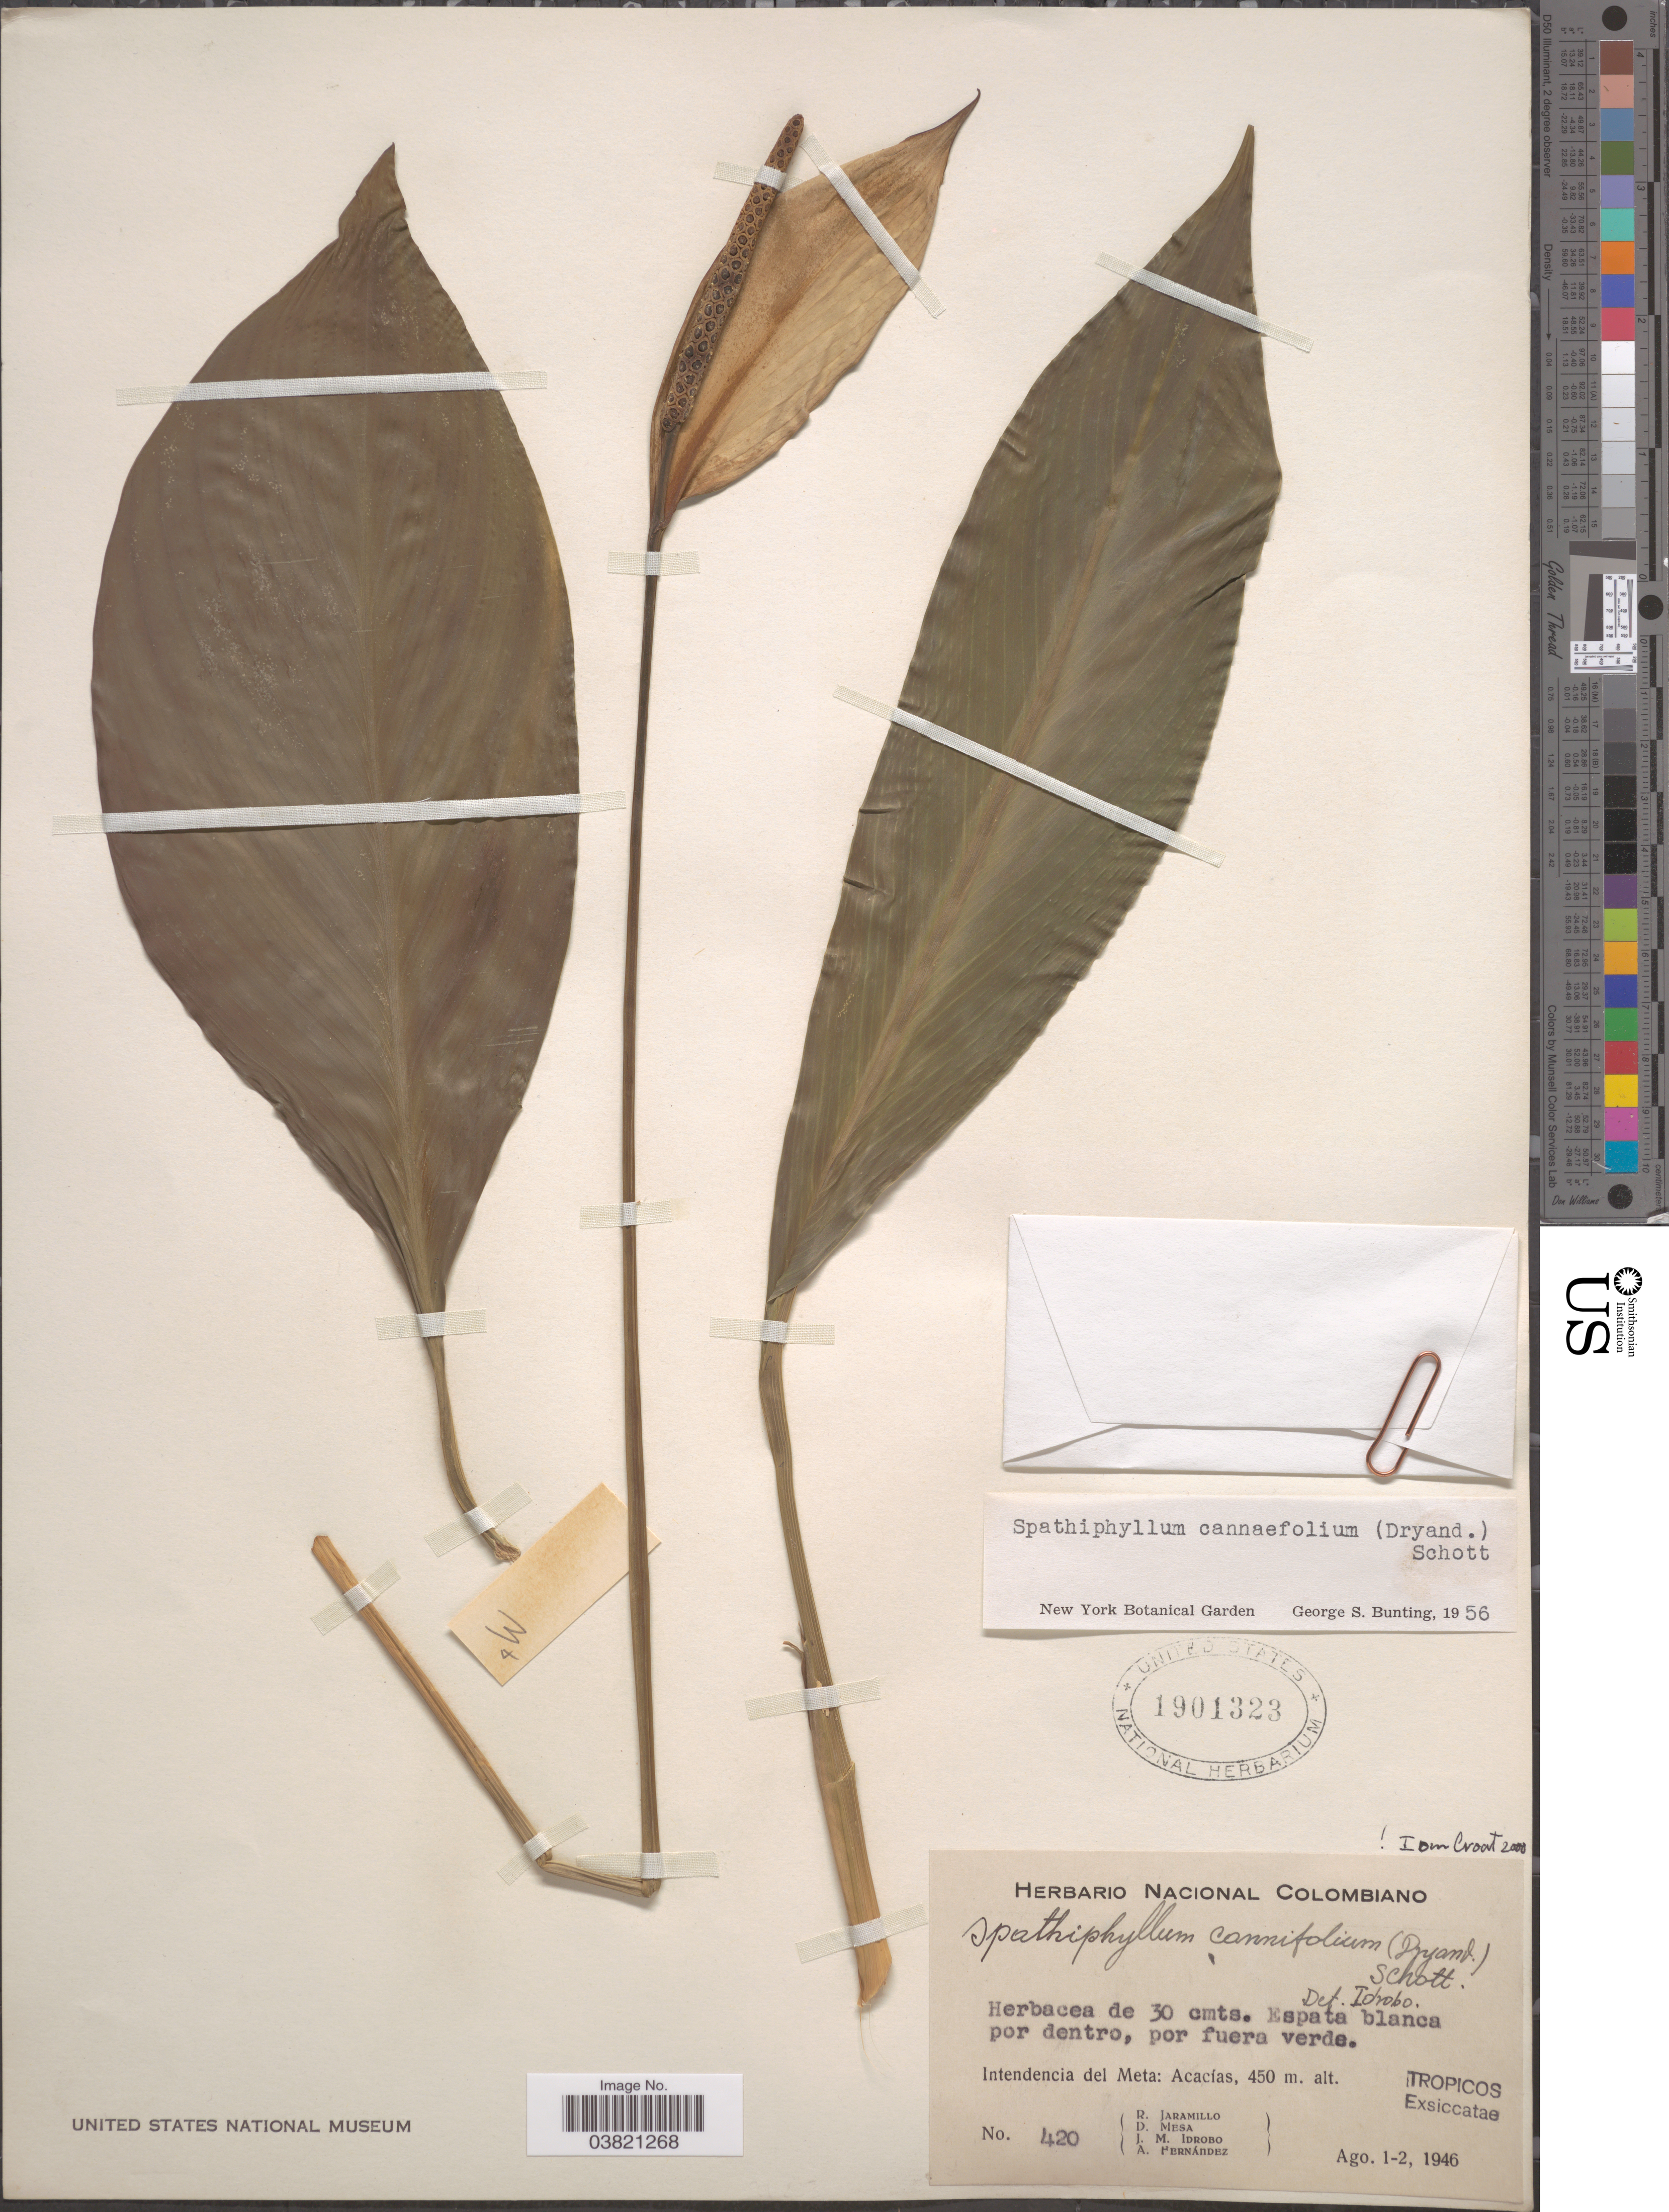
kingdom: Plantae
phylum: Tracheophyta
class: Liliopsida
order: Alismatales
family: Araceae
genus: Spathiphyllum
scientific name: Spathiphyllum cannifolium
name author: (Dryand. ex Sims) Schott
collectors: R. Jaramillo, D. Mesa, J. M. Idrobo & A. Fernandez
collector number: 420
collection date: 1946-08-01/1946-08-02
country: Colombia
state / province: Meta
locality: Intendencia del Meta: Acacías.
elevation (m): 450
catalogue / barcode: US 1901323